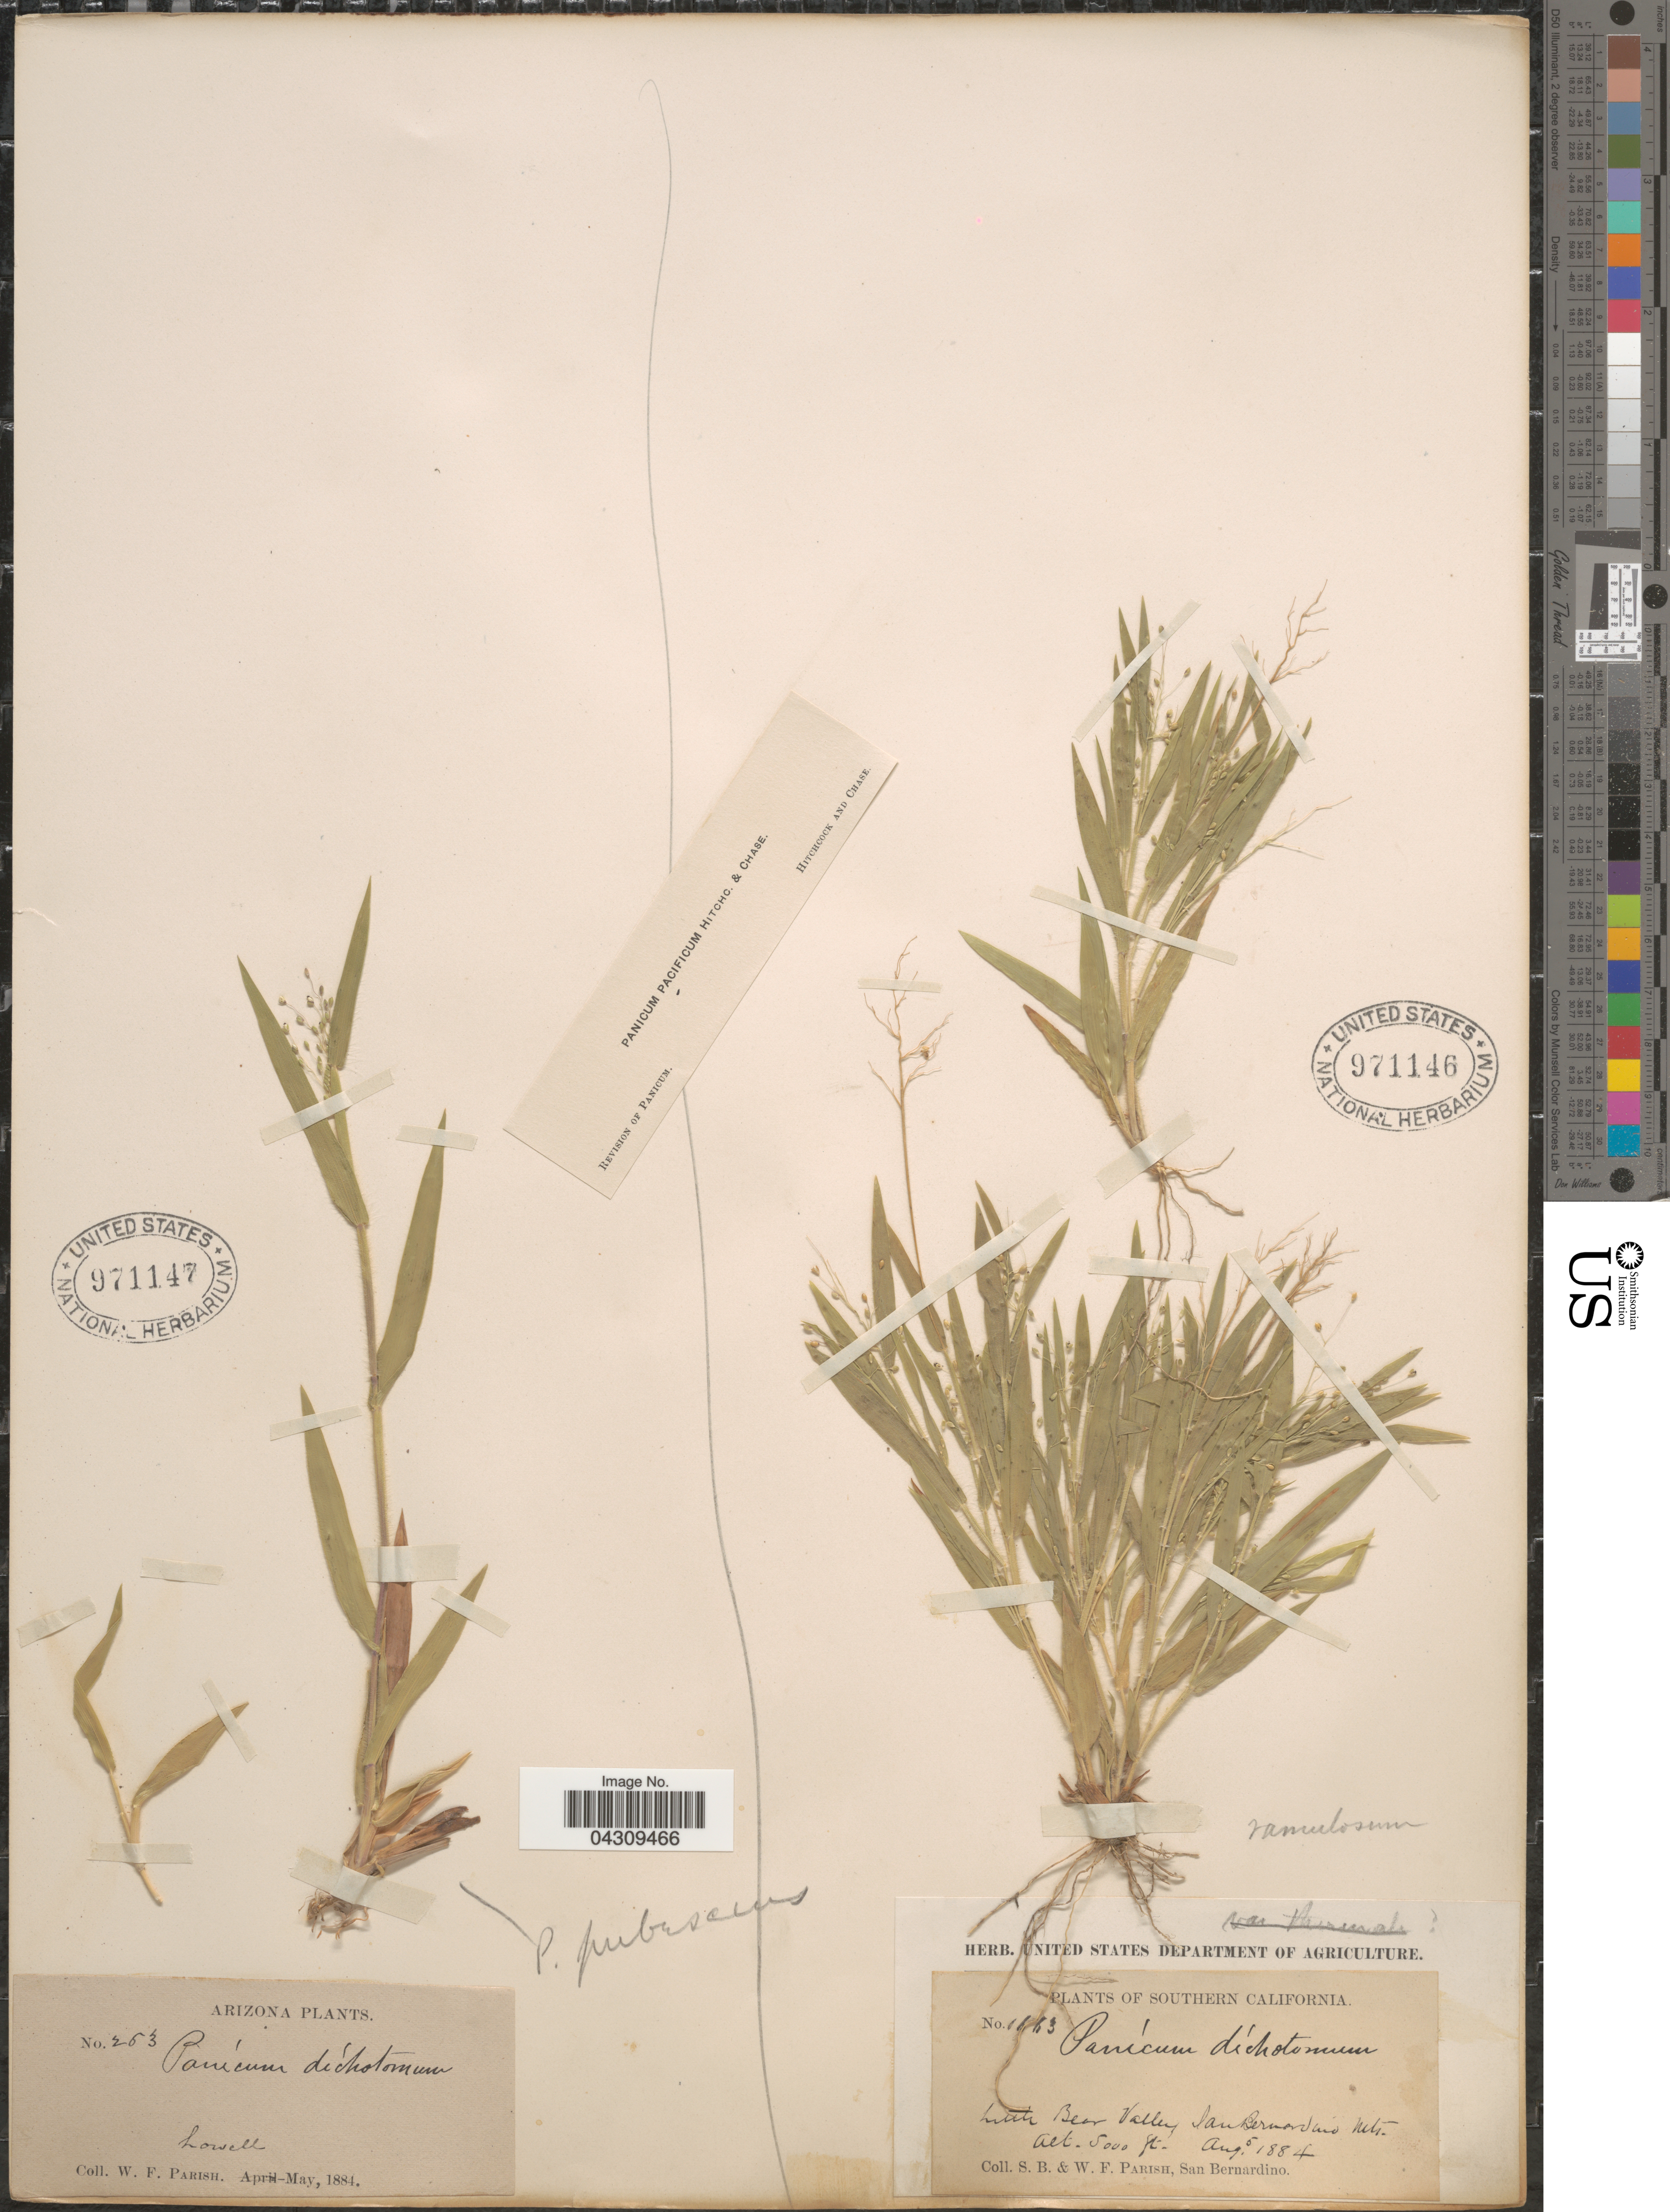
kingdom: Plantae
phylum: Tracheophyta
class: Liliopsida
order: Poales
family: Poaceae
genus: Dichanthelium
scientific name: Dichanthelium acuminatum var. acuminatum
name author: (Sw.) Gould & C.A. Clark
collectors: S. B. Parish & W. F. Parish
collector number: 1643*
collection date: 1884-08-05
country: United States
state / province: California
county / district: San Bernardino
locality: Southern California. Little Bear Valley. San Bernardino Mts.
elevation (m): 1524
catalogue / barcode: US 971146-2